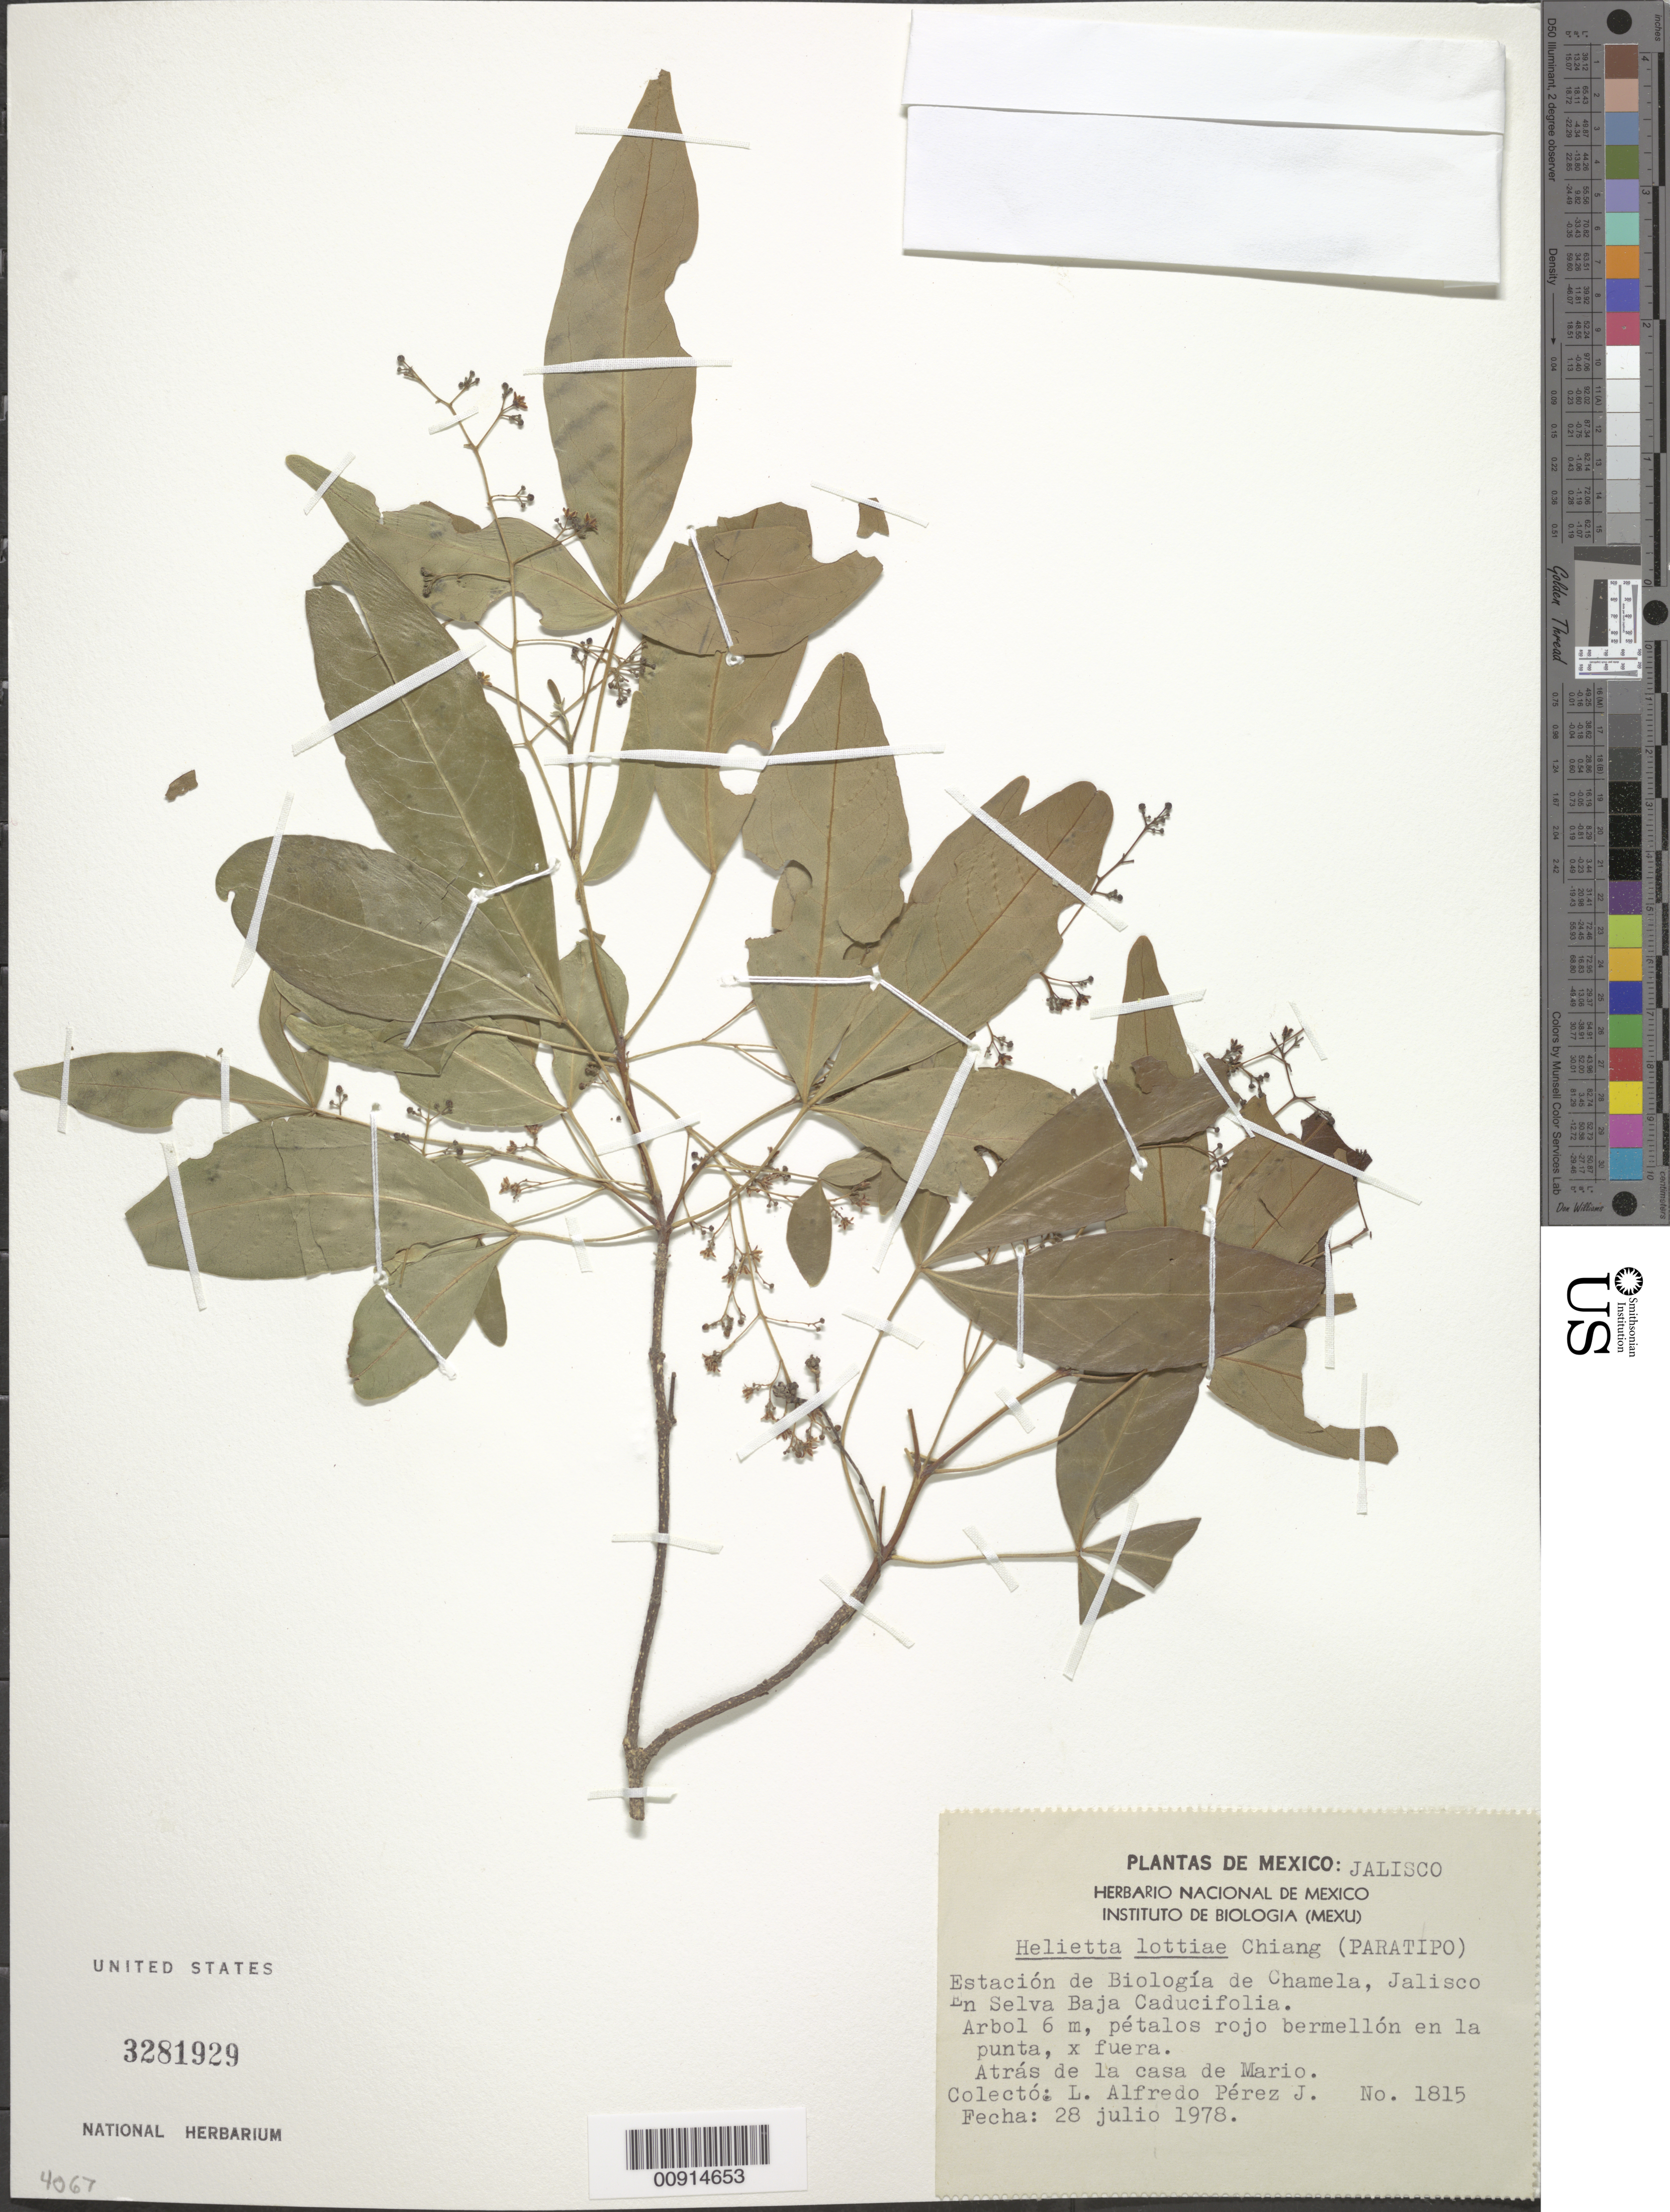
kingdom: Plantae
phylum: Tracheophyta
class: Magnoliopsida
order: Sapindales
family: Rutaceae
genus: Helietta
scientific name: Helietta lottiae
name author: F. Chiang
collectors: L. Perez Jimenez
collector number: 1815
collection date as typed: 28 Jul 1978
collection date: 1978-07-28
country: Mexico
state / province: Jalisco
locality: Estación de Biología de Chamela, Jalisco. Atrás de la casa de Mario.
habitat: En selva baja caducifolia.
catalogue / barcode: US 3281929